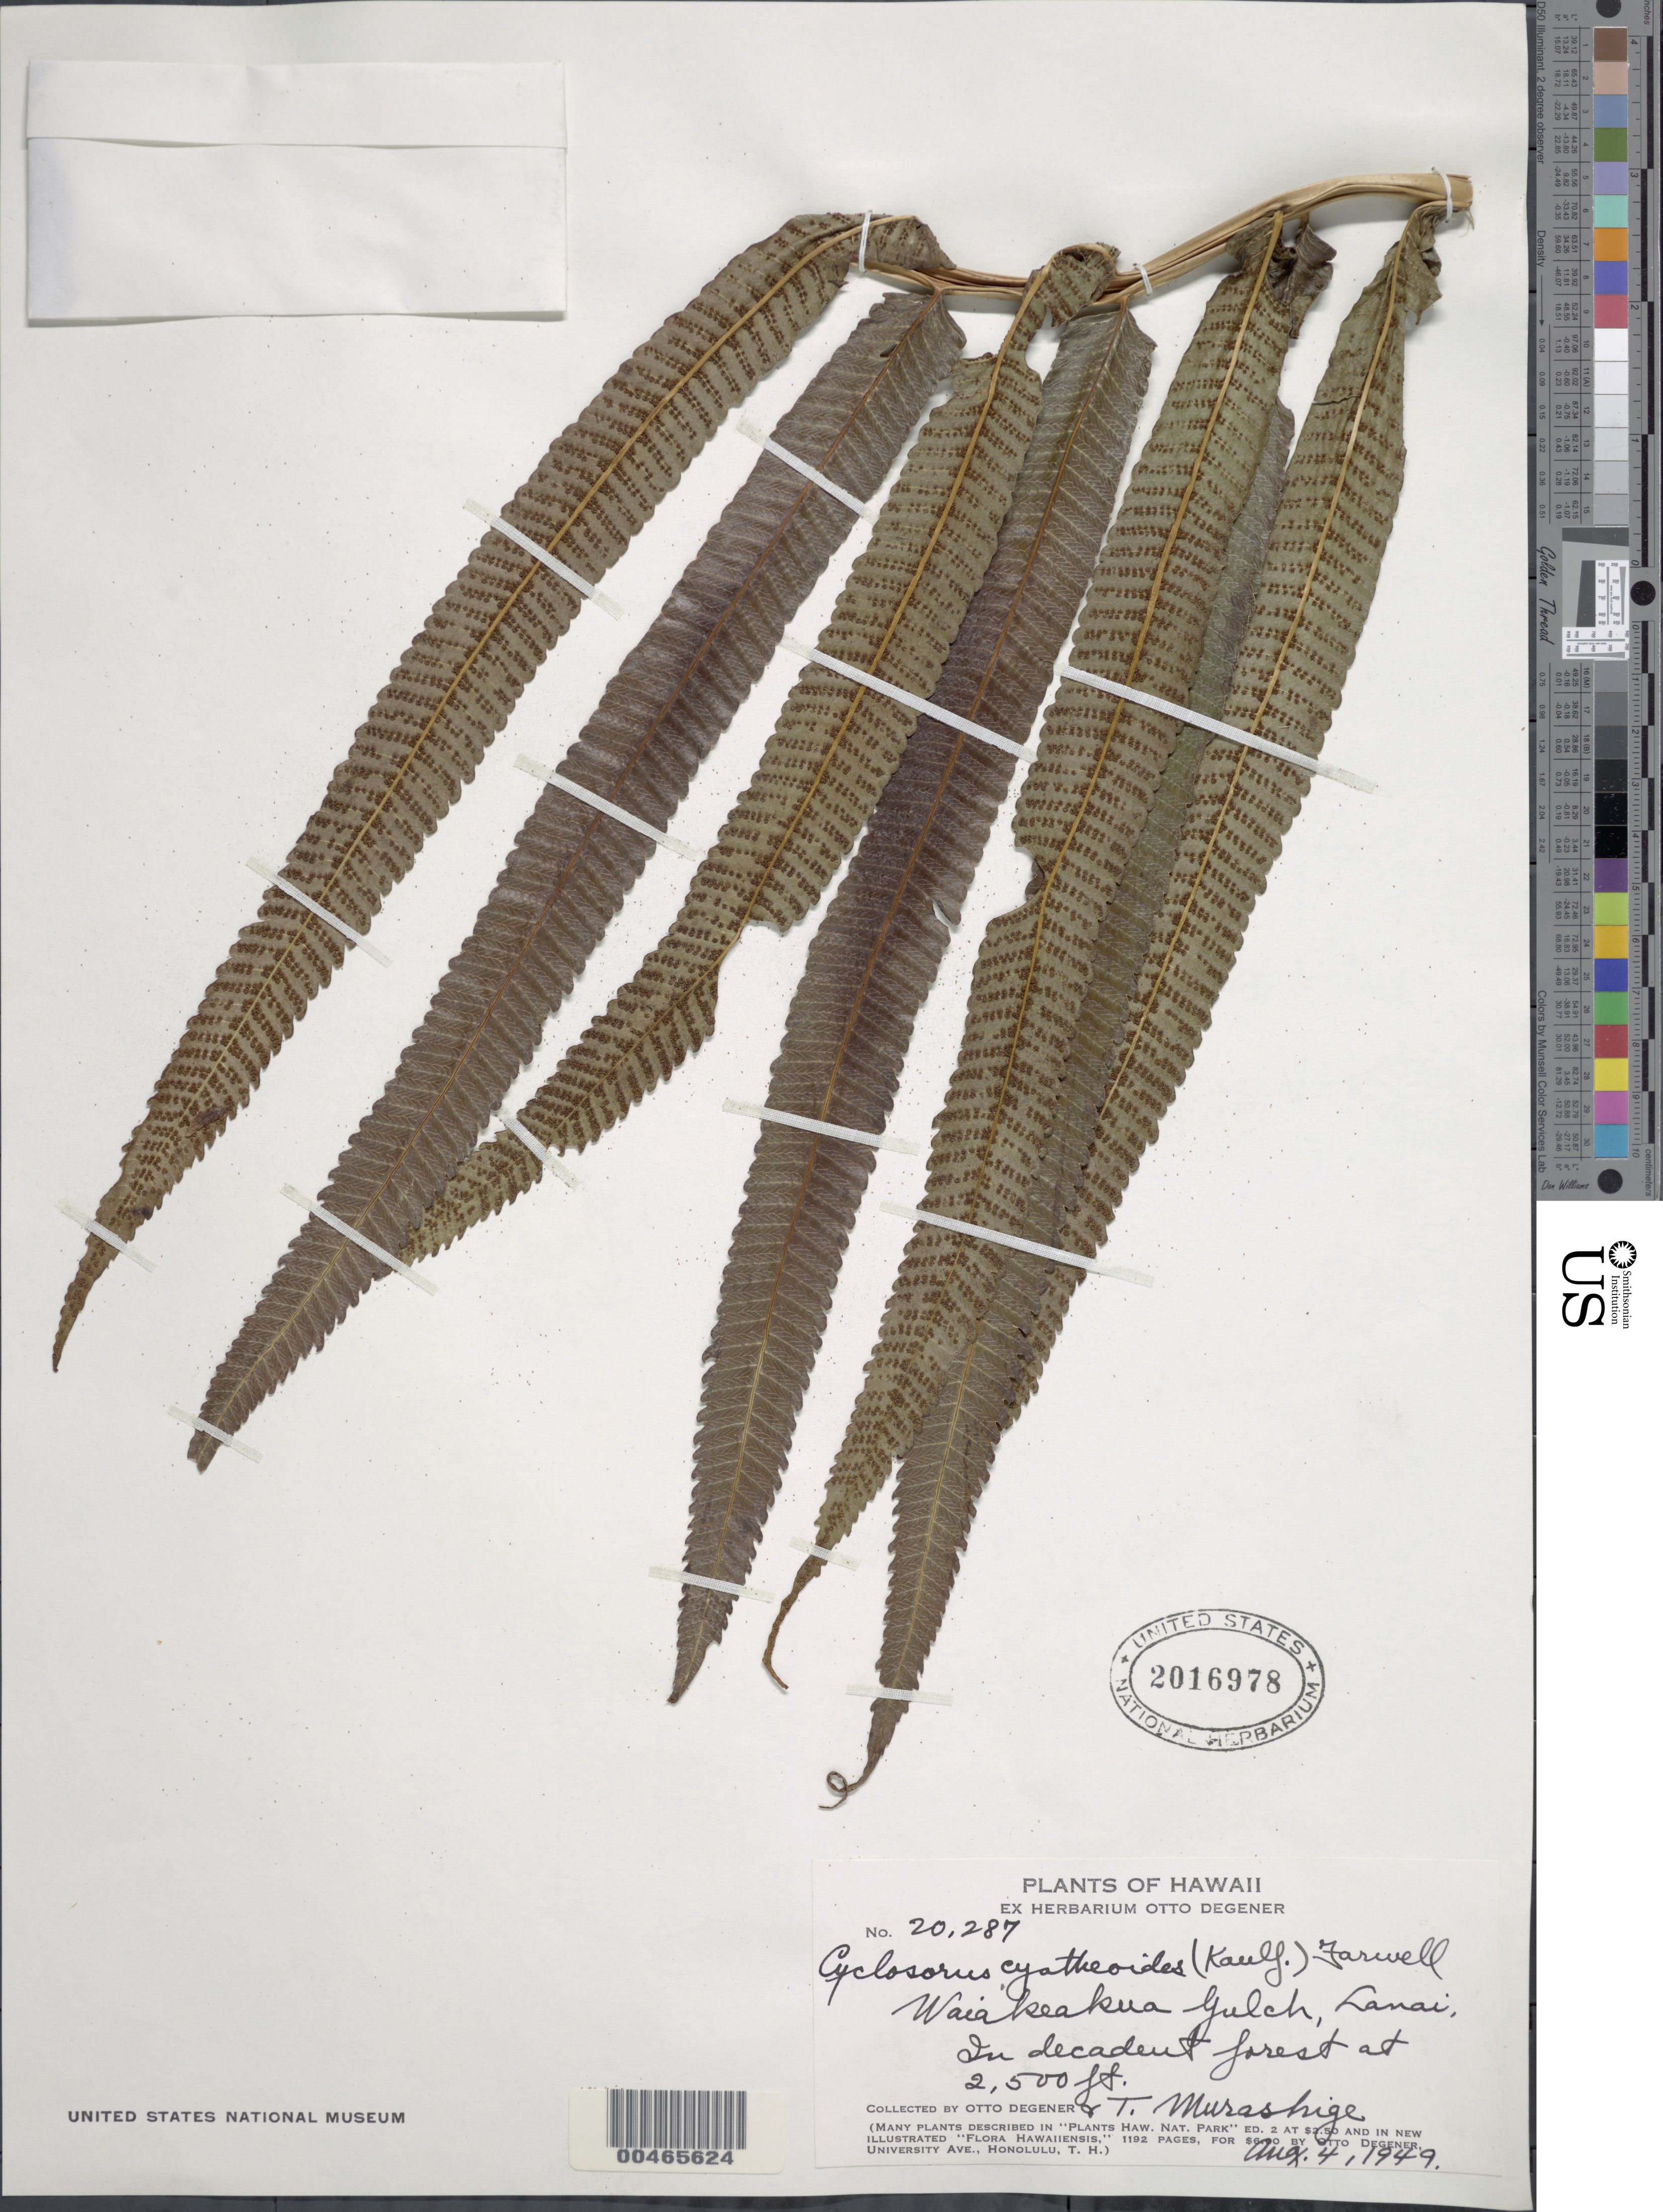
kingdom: Plantae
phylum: Tracheophyta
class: Polypodiopsida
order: Polypodiales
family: Thelypteridaceae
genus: Christella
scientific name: Christella cyatheoides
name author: (Kaulf.) Holttum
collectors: O. Degener & T. Murashige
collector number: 20287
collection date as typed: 4 Aug 1949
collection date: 1949-08-04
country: United States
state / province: Hawaii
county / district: Maui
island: Lana'i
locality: Waiakeakua Gulch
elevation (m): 762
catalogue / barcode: US 2016978